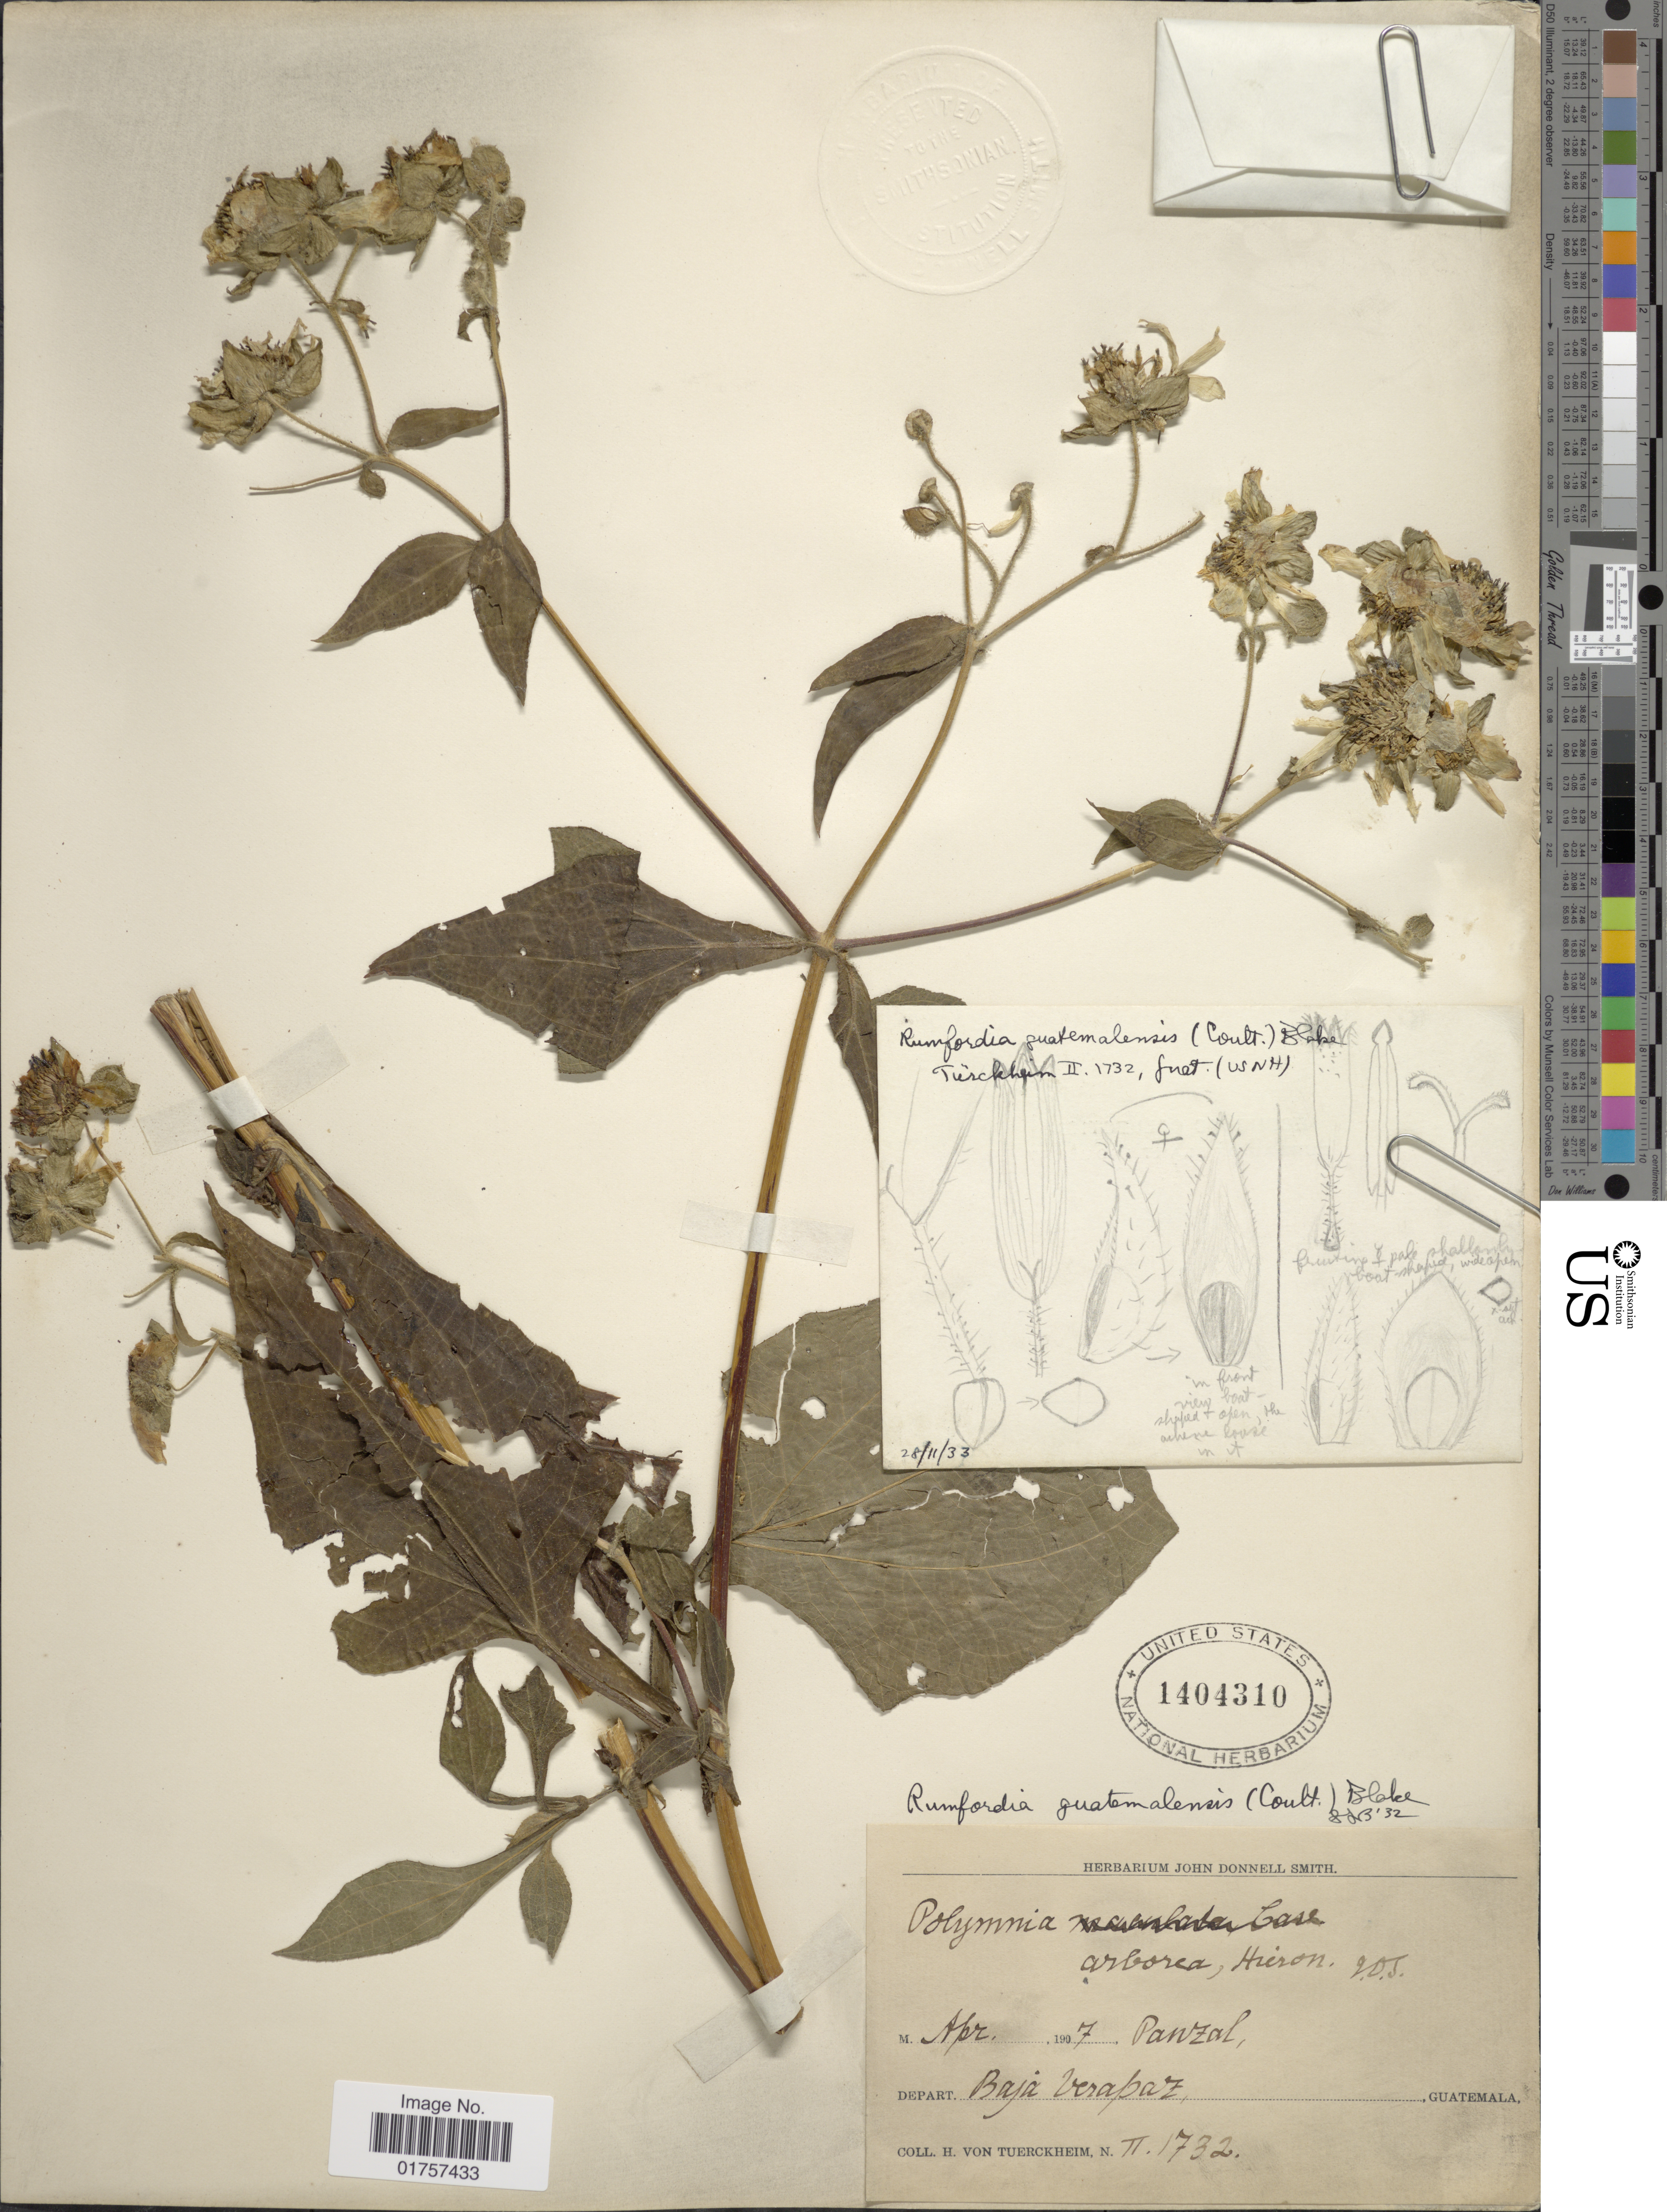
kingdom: Plantae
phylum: Tracheophyta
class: Magnoliopsida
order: Asterales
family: Asteraceae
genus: Rumfordia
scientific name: Rumfordia guatamalensis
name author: (Coult.) S.F. Blake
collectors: H. von Tuerckheim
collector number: II.1732*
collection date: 1907-04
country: Guatemala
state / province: Baja Verapaz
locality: Panzal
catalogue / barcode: US 1404310